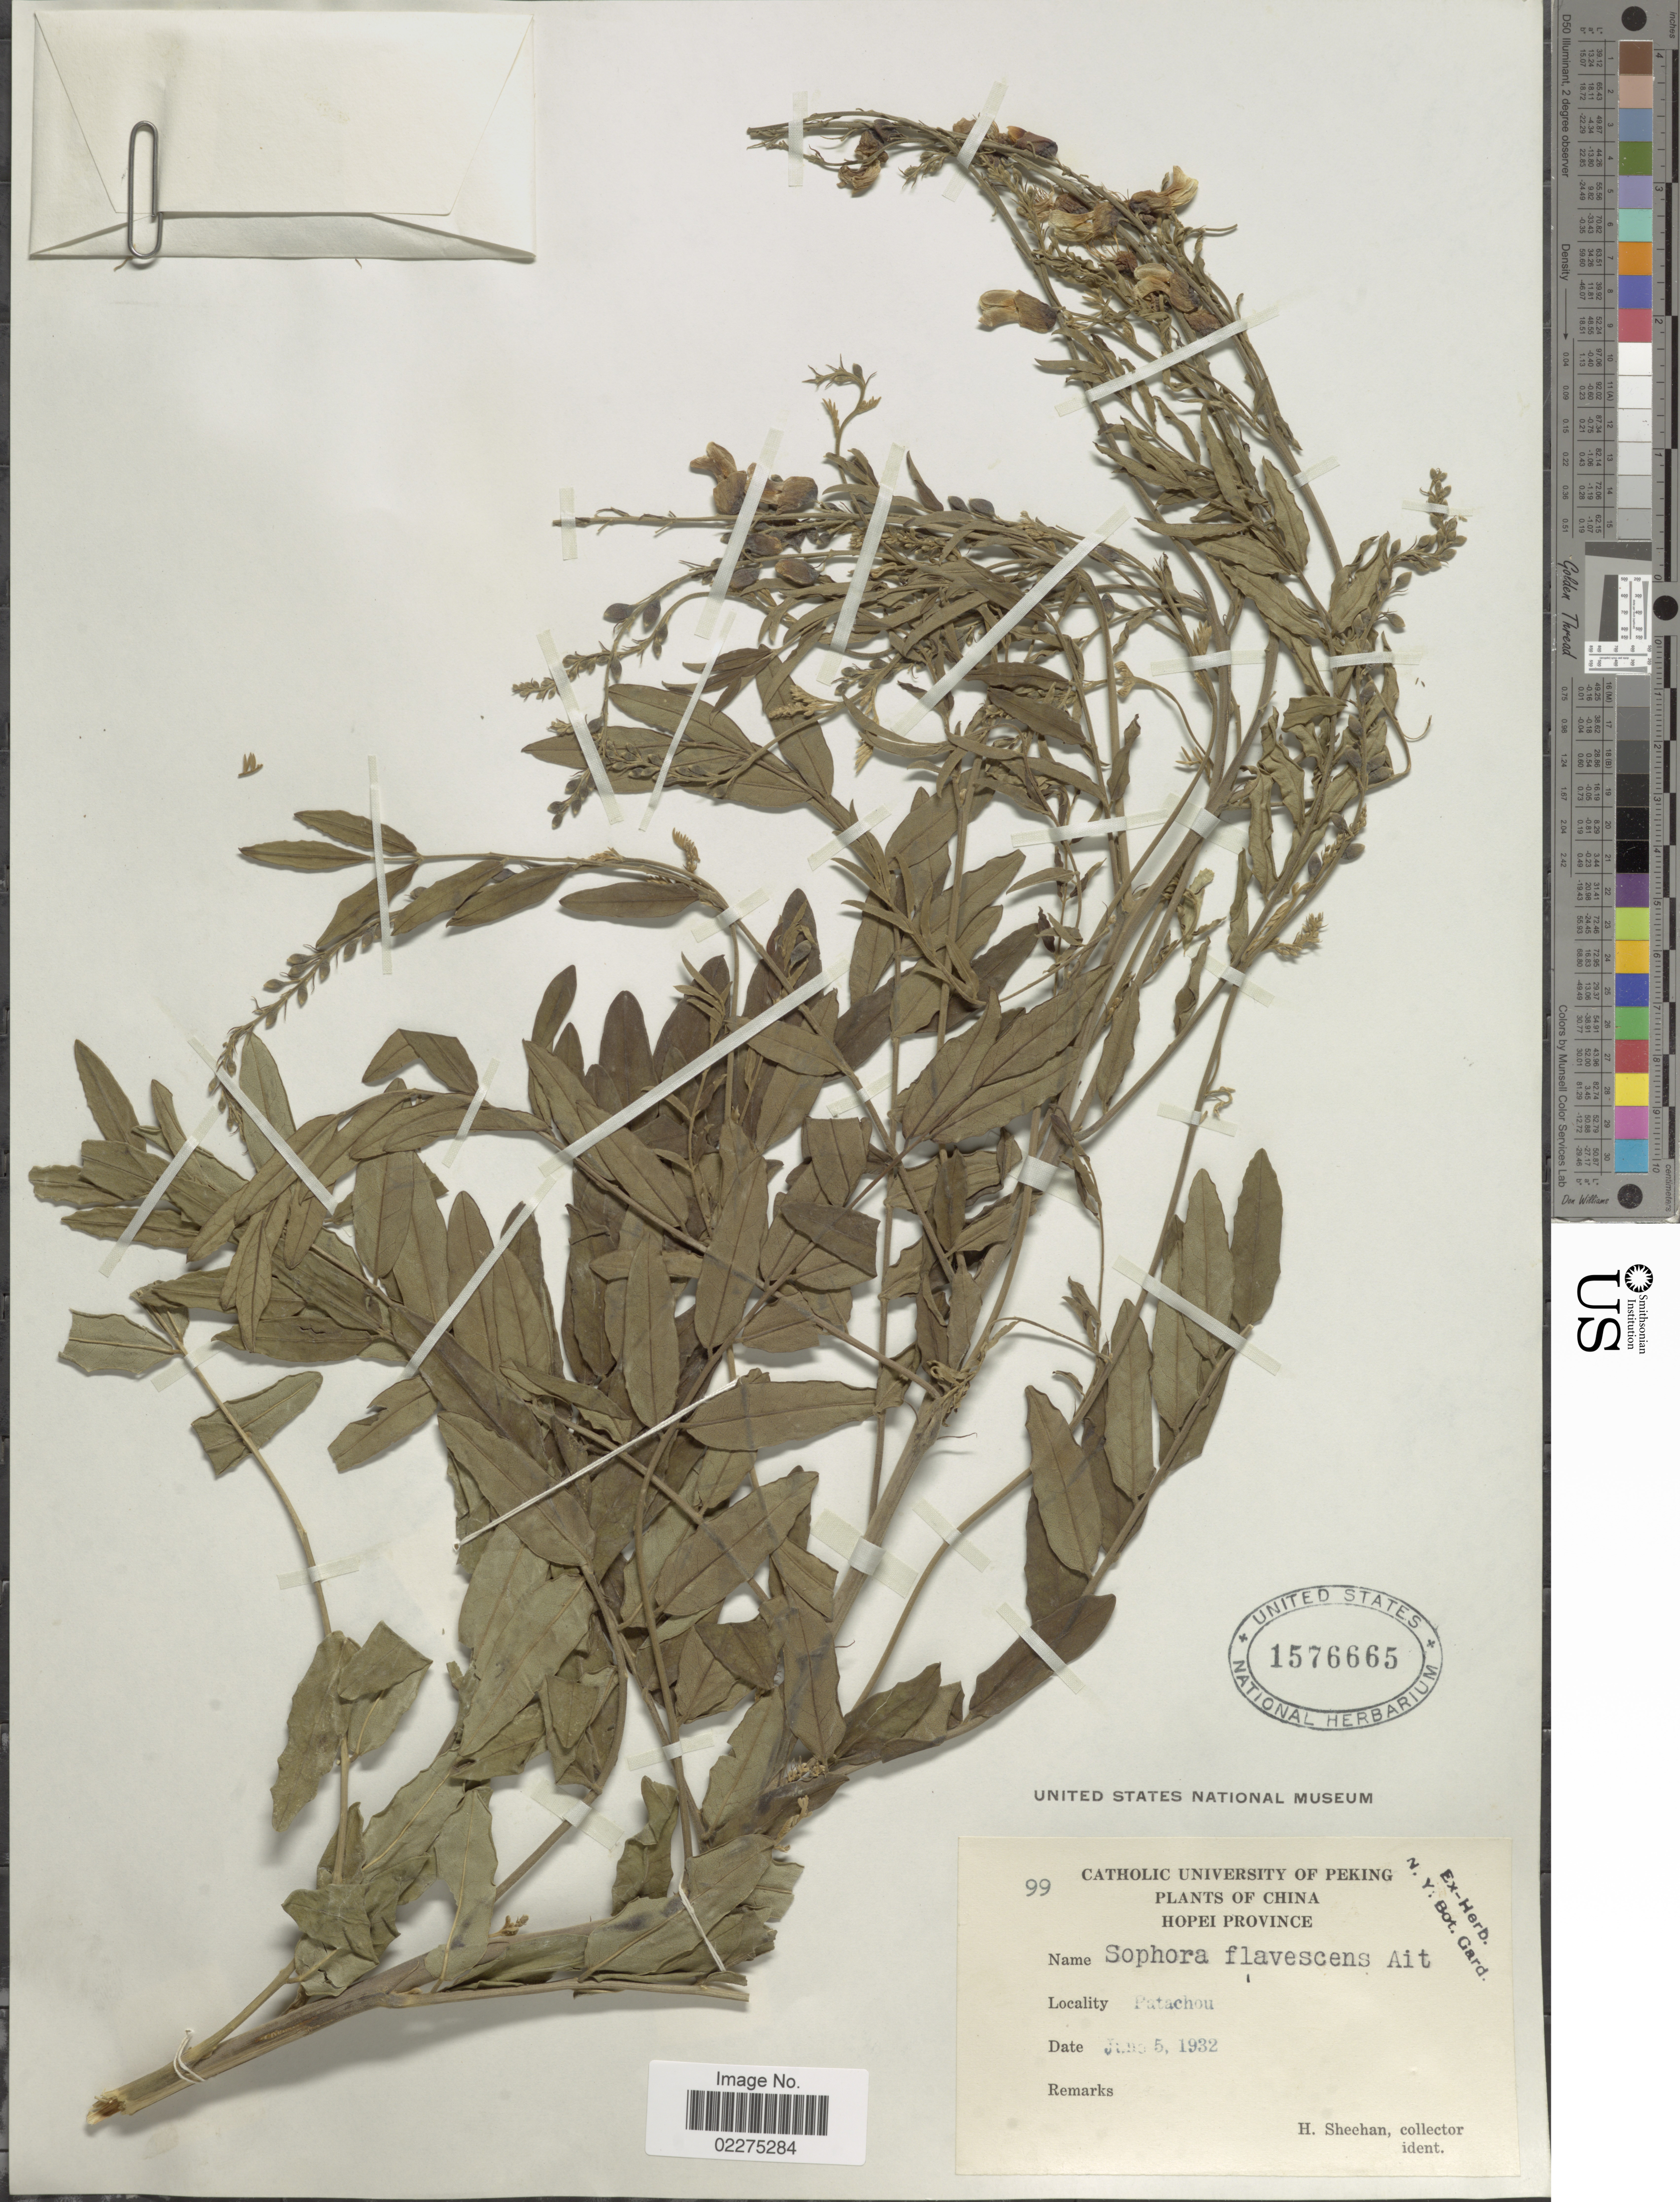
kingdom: Plantae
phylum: Tracheophyta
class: Magnoliopsida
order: Fabales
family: Fabaceae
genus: Sophora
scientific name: Sophora flavescens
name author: Aiton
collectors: H. Sheehan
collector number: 99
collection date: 1932-06-05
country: China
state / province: Hebei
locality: Hopei Province. Patachou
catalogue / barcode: US 1576665